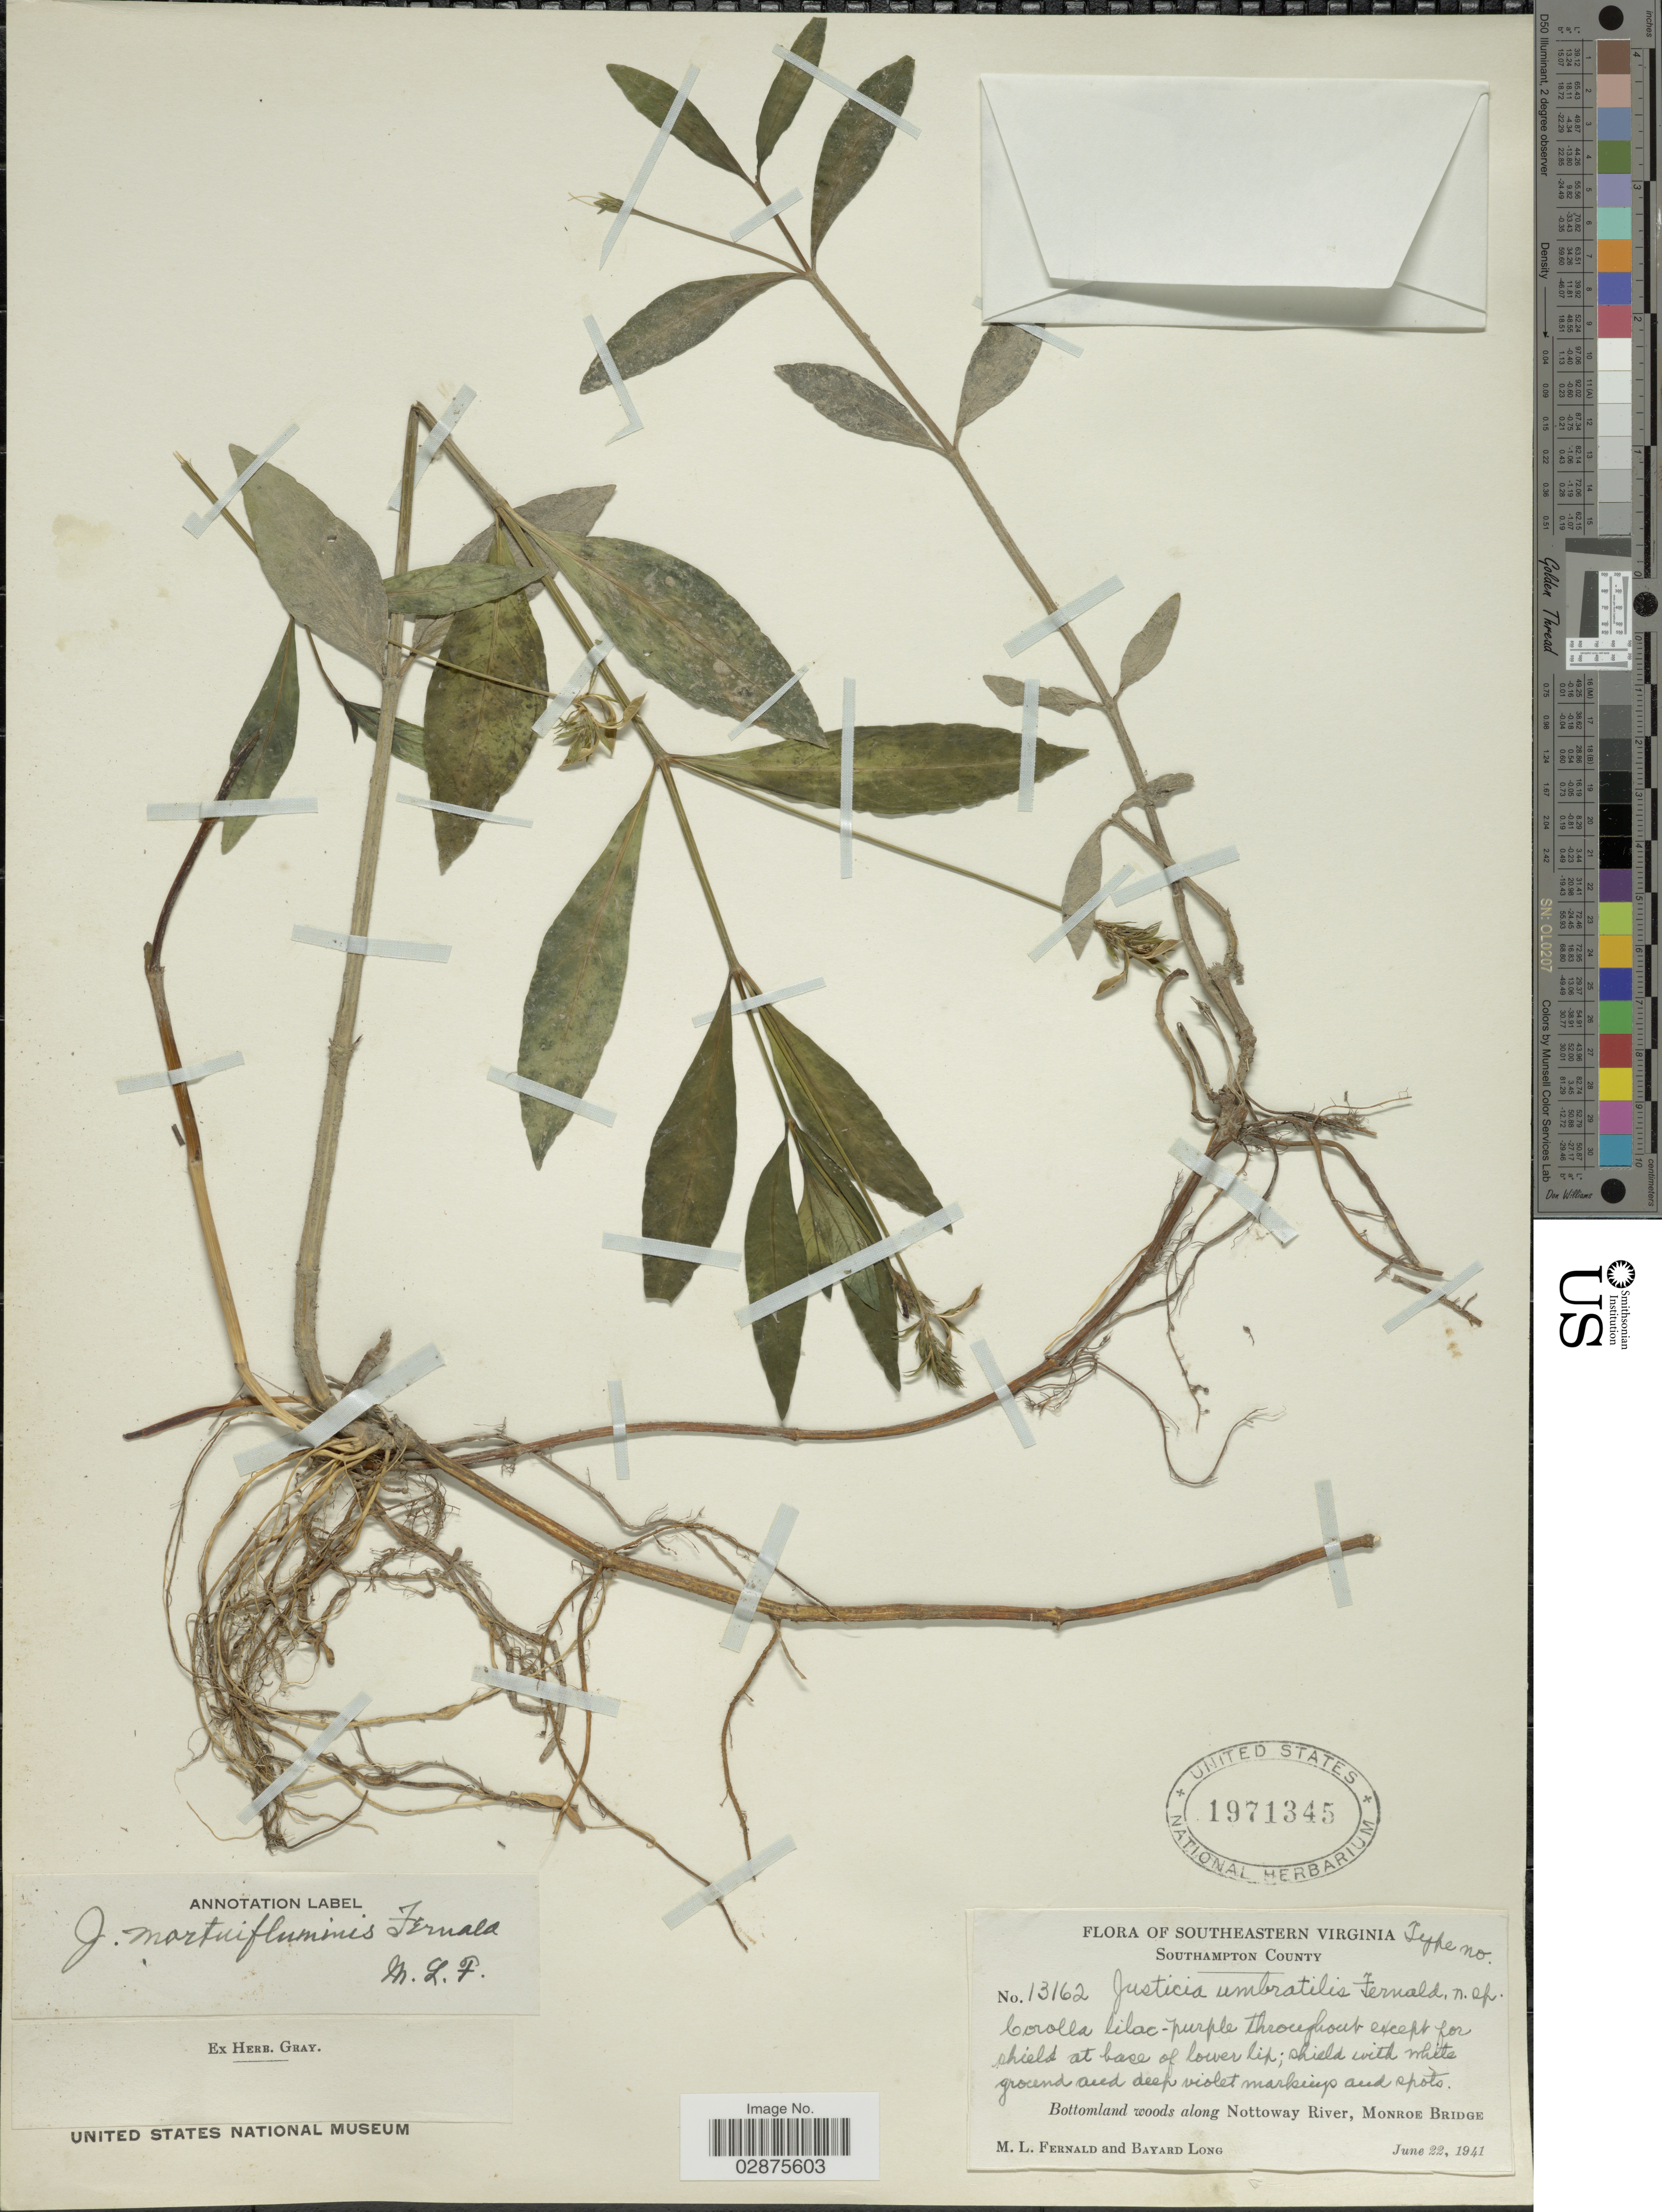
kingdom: Plantae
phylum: Tracheophyta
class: Magnoliopsida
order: Lamiales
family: Acanthaceae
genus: Justicia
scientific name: Justicia mortuifluminis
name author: Fernald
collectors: M. L. Fernald & B. H. Long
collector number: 13162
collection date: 1941-06-22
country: United States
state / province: Virginia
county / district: Southampton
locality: Southeastern Virginia. Southampton County. Bottomland woods along Nottoway River, Monroe Bridge.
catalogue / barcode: US 1971345